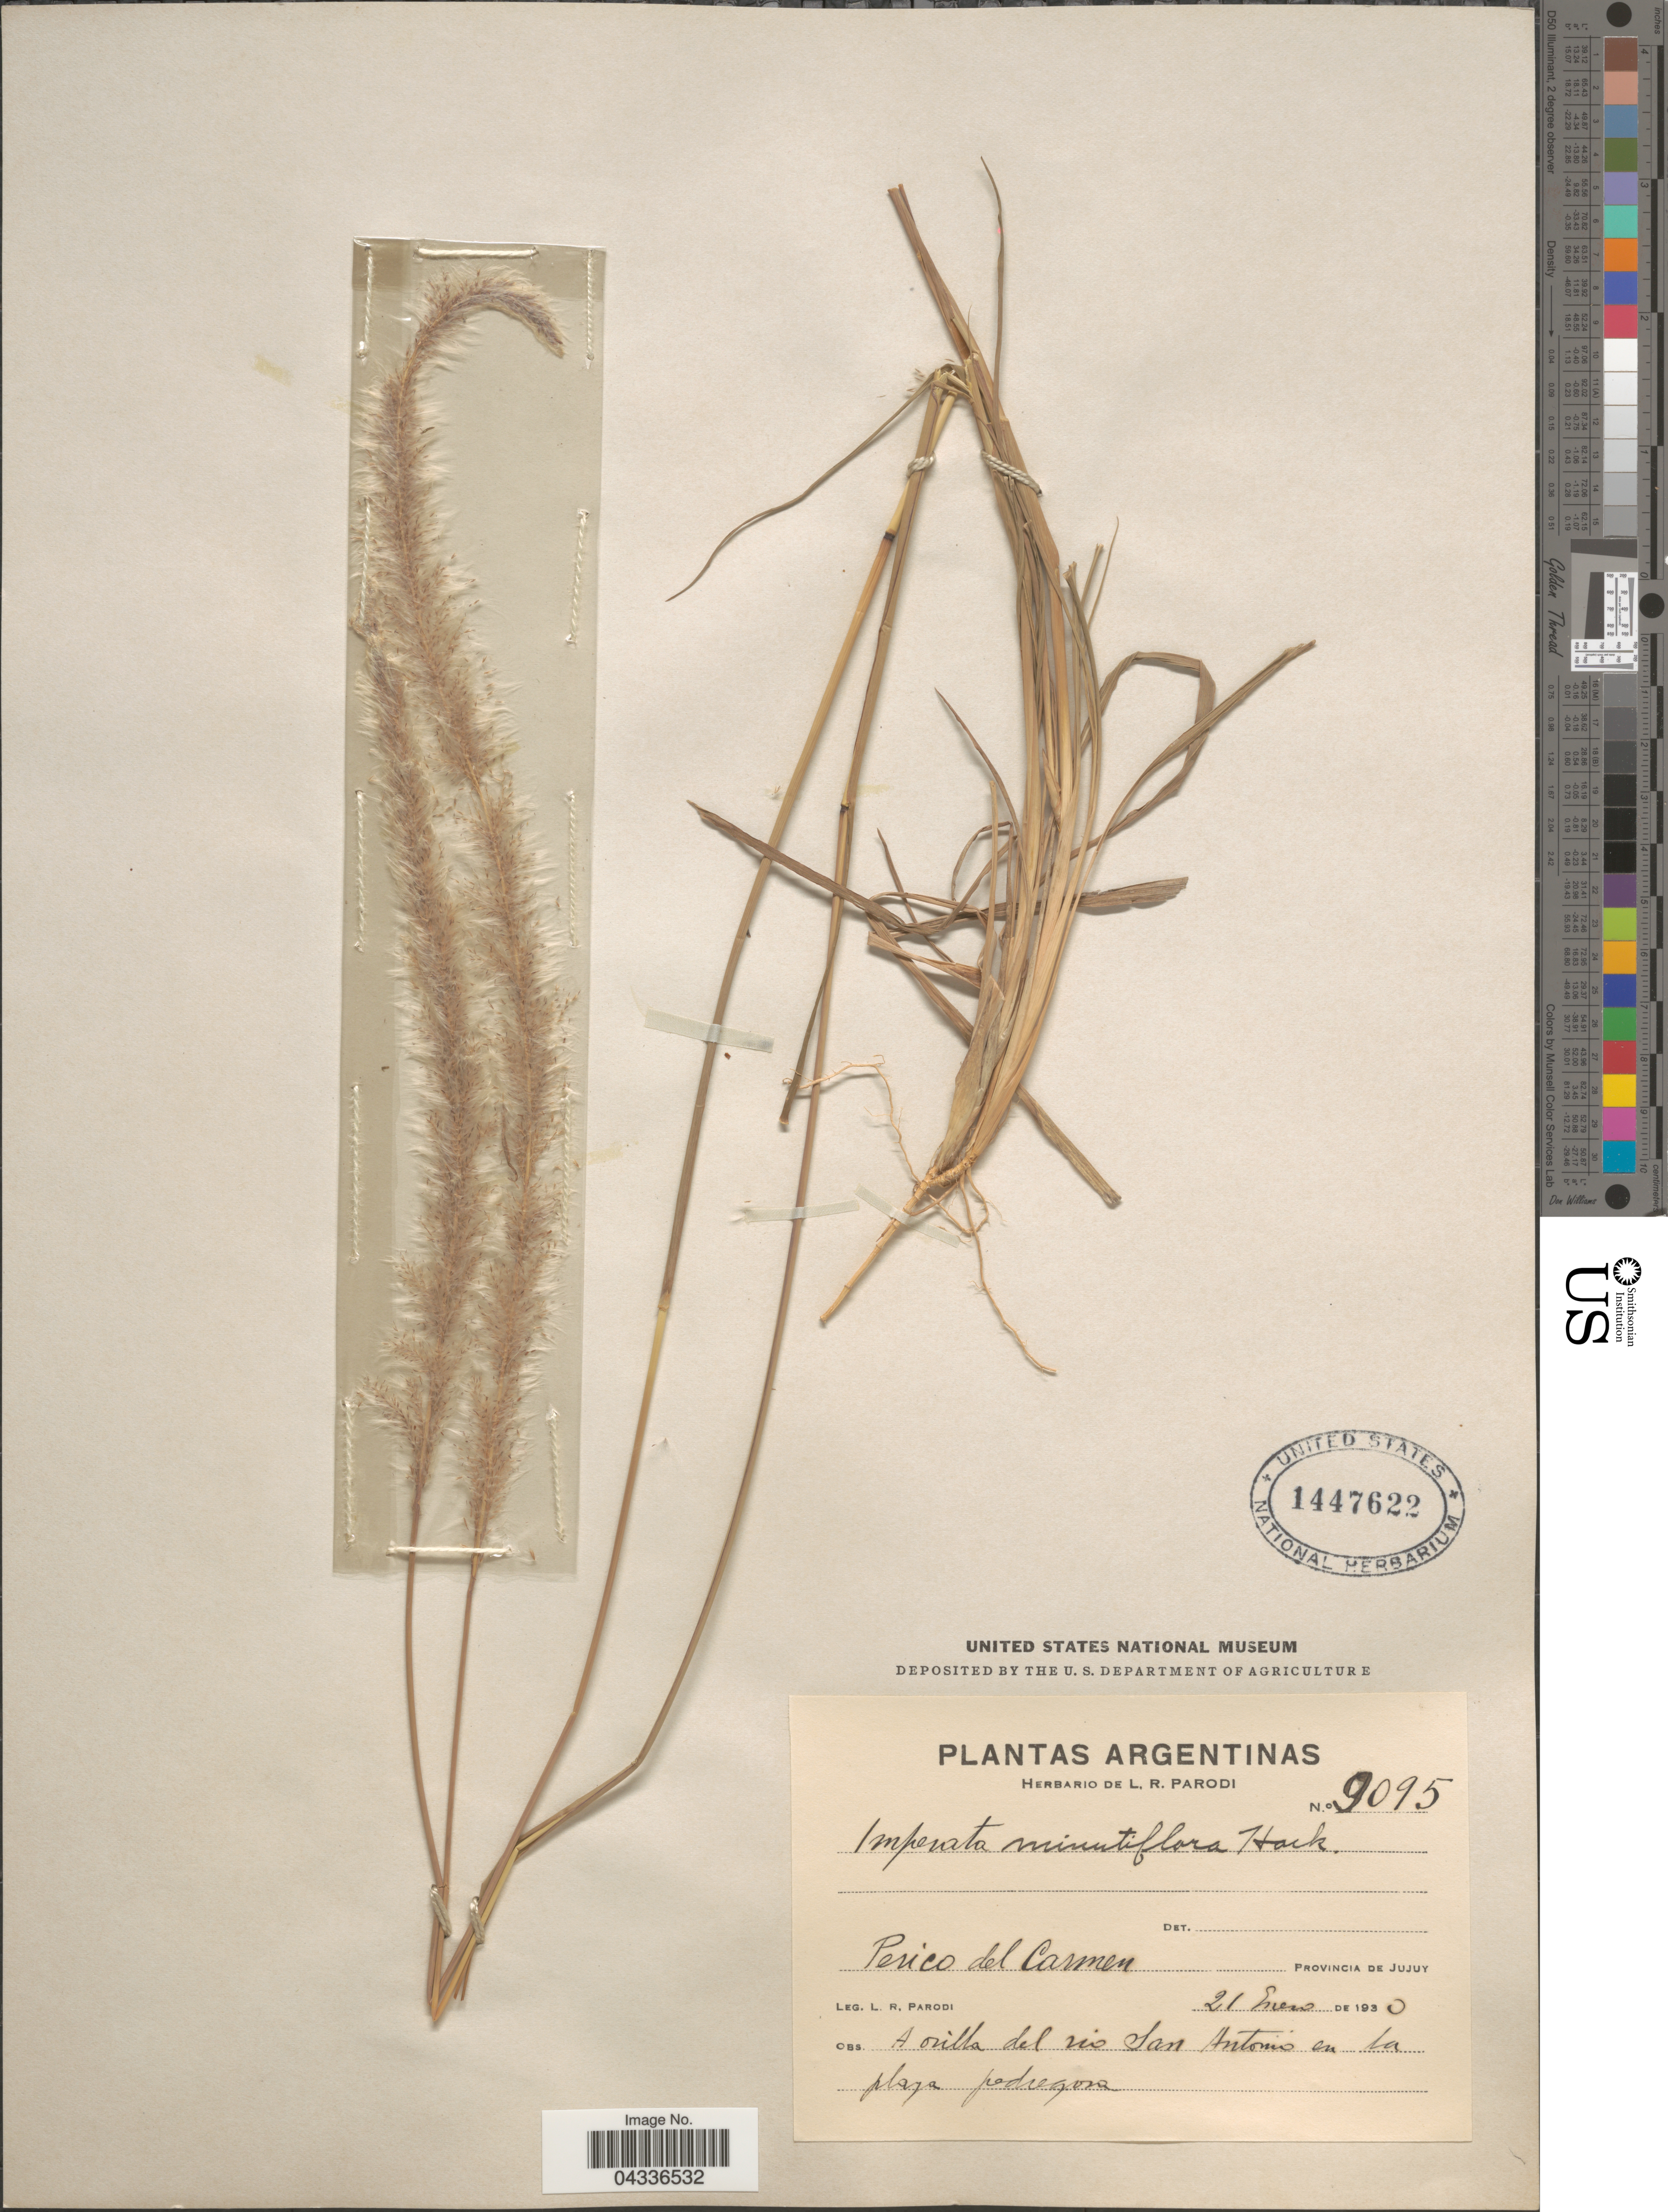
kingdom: Plantae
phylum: Tracheophyta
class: Liliopsida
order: Poales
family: Poaceae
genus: Imperata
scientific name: Imperata minutiflora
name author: Hack.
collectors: L. R. Parodi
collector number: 9090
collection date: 1930-01-21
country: Argentina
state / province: Jujuy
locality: Perico del Carmen. A orilla del rio San Antonio en la playa pedregosa.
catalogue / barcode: US 1447622